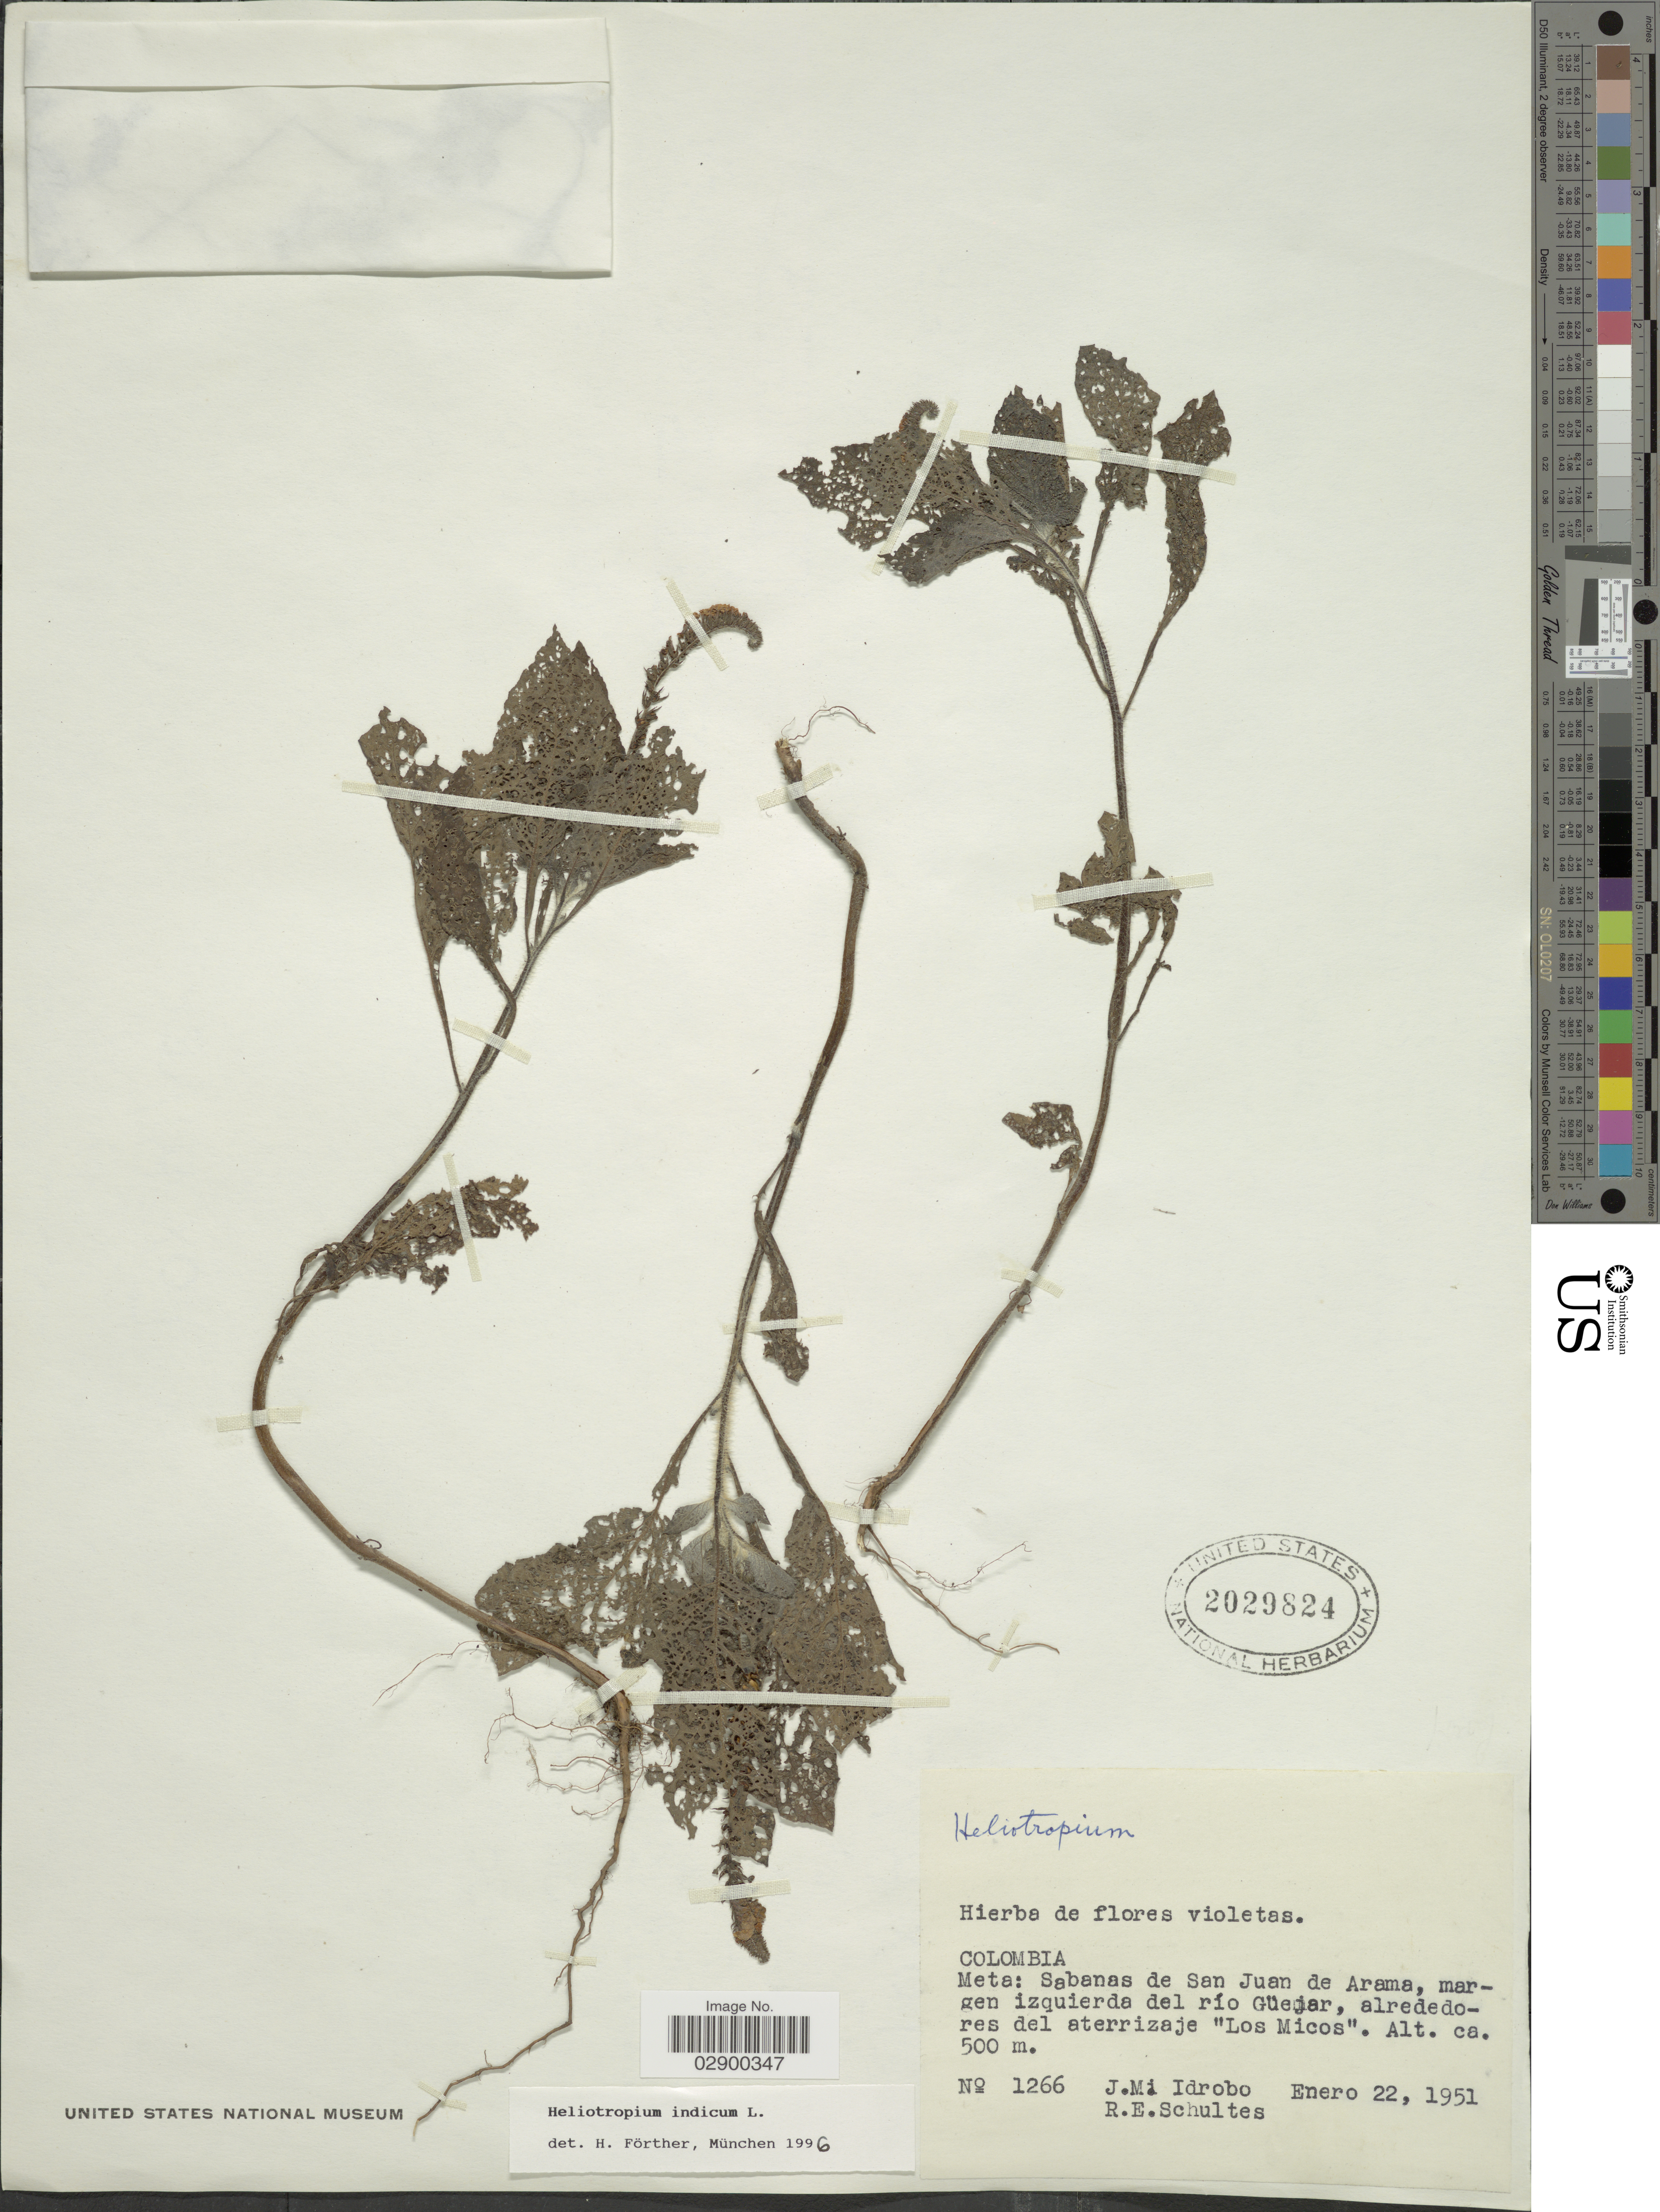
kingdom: Plantae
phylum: Tracheophyta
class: Magnoliopsida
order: Boraginales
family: Heliotropiaceae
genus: Heliotropium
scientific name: Heliotropium indicum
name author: L.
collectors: J. M. Idrobo & R. E. Schultes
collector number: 1266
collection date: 1951-01-22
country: Colombia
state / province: Meta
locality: Sabanas de San Juan de Arama, margen izquierda del río Güerjar, alrededores del aterrizaje "Los Micos".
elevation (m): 500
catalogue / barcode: US 2029824